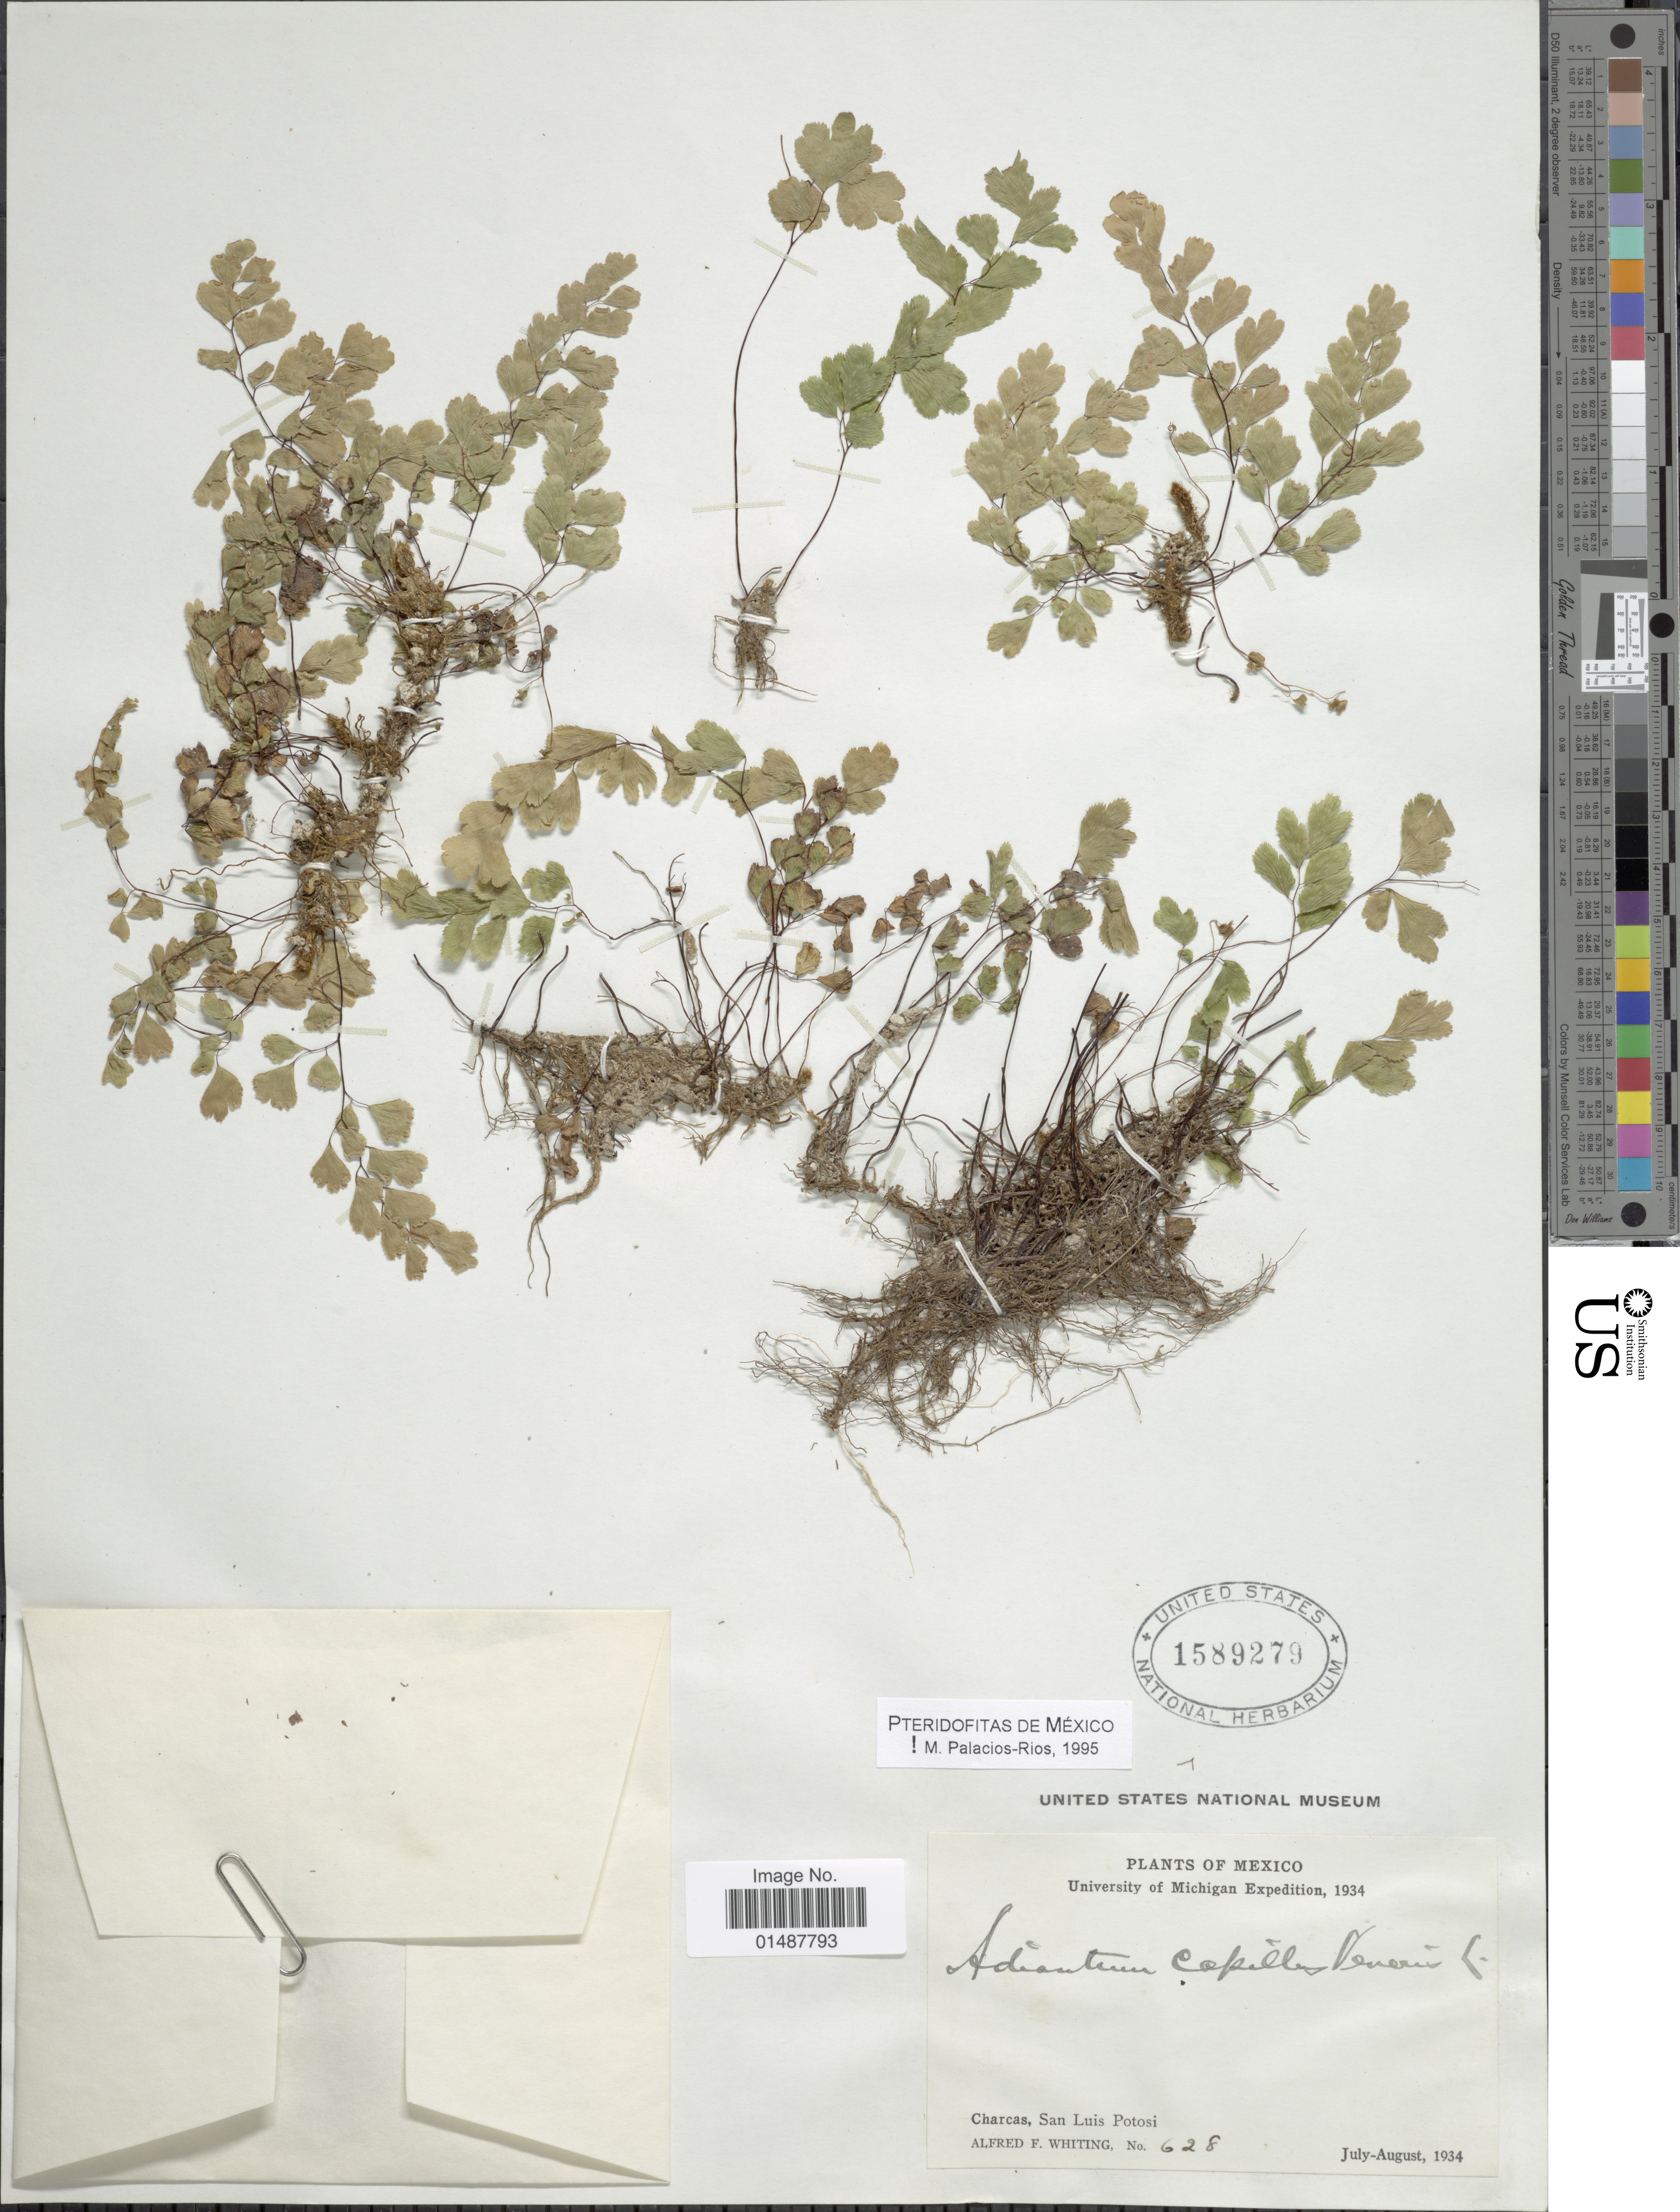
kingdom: Plantae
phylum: Tracheophyta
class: Polypodiopsida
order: Polypodiales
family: Pteridaceae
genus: Adiantum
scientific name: Adiantum capillus-veneris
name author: L.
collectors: A. F. Whiting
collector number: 628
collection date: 1934-07/1934-08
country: Mexico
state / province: San Luis Potosí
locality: Charcas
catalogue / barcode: US 1589279